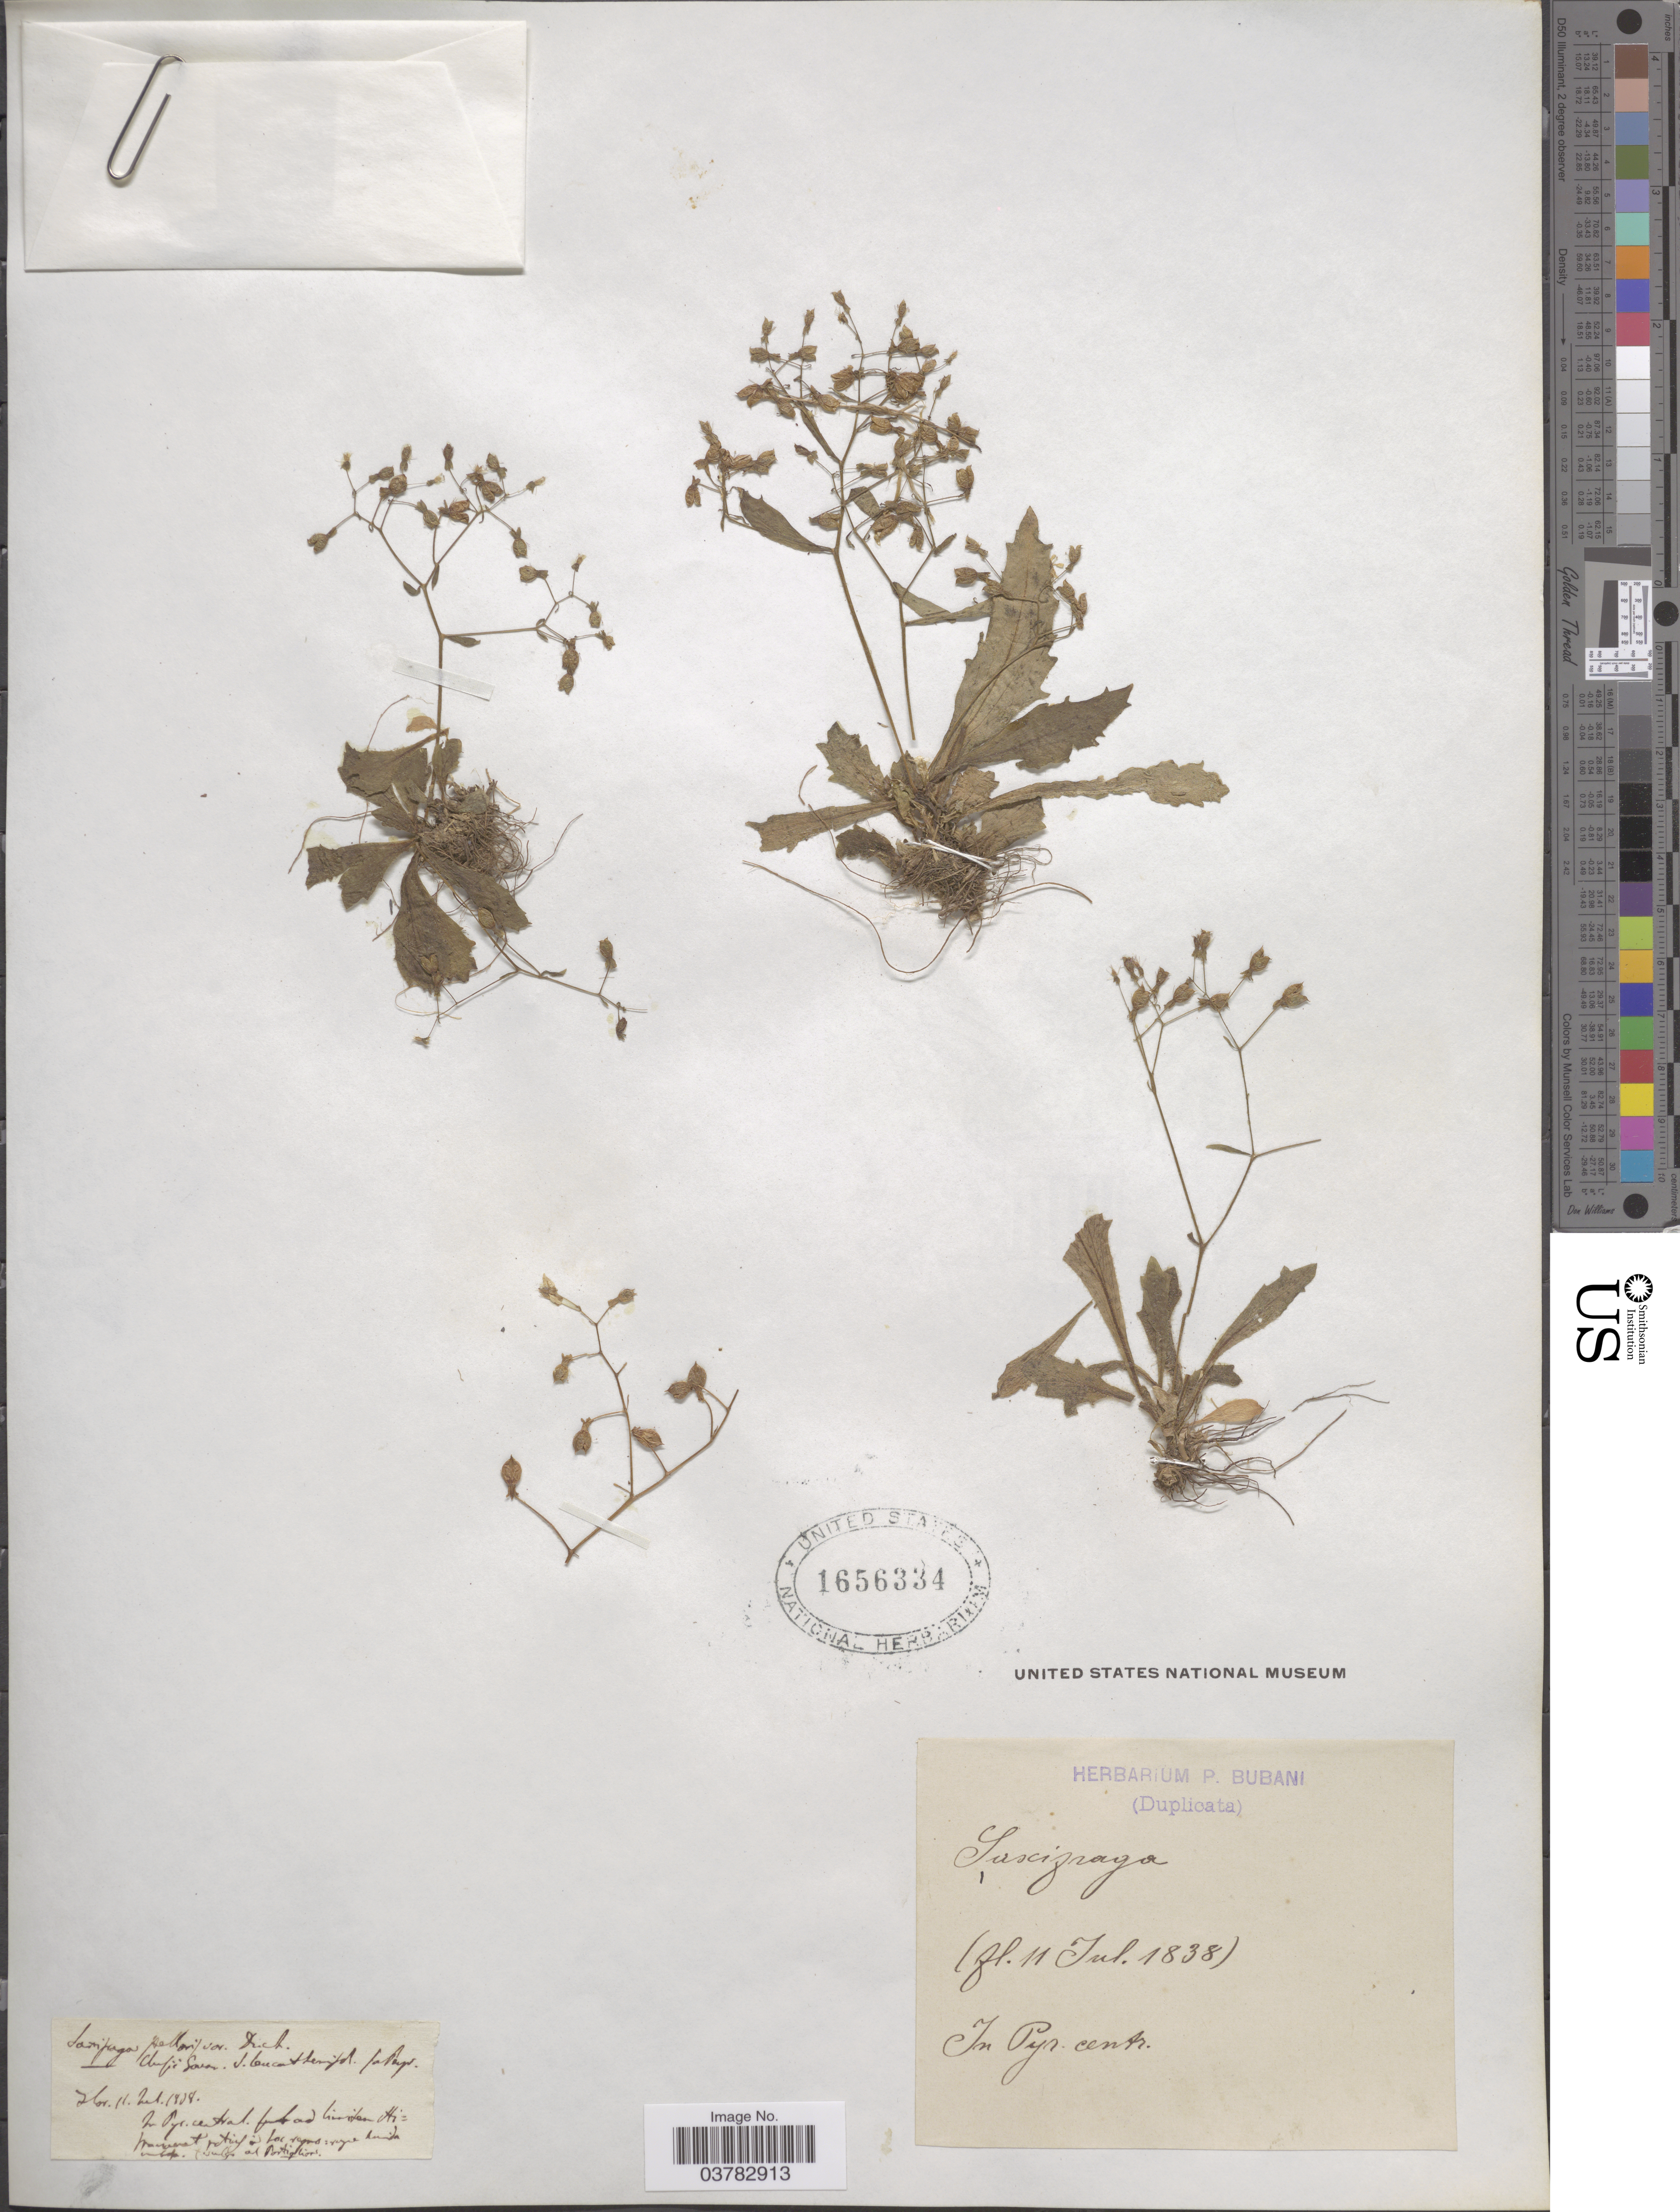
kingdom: Plantae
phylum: Tracheophyta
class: Magnoliopsida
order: Saxifragales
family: Saxifragaceae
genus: Saxifraga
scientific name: Saxifraga sp.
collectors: ex herb. P. Bubani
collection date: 1838-07-11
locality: In Pyr. central. [illegible text] ad limiten Hiwananet[interpreted] [illegible text]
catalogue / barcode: US 1656334